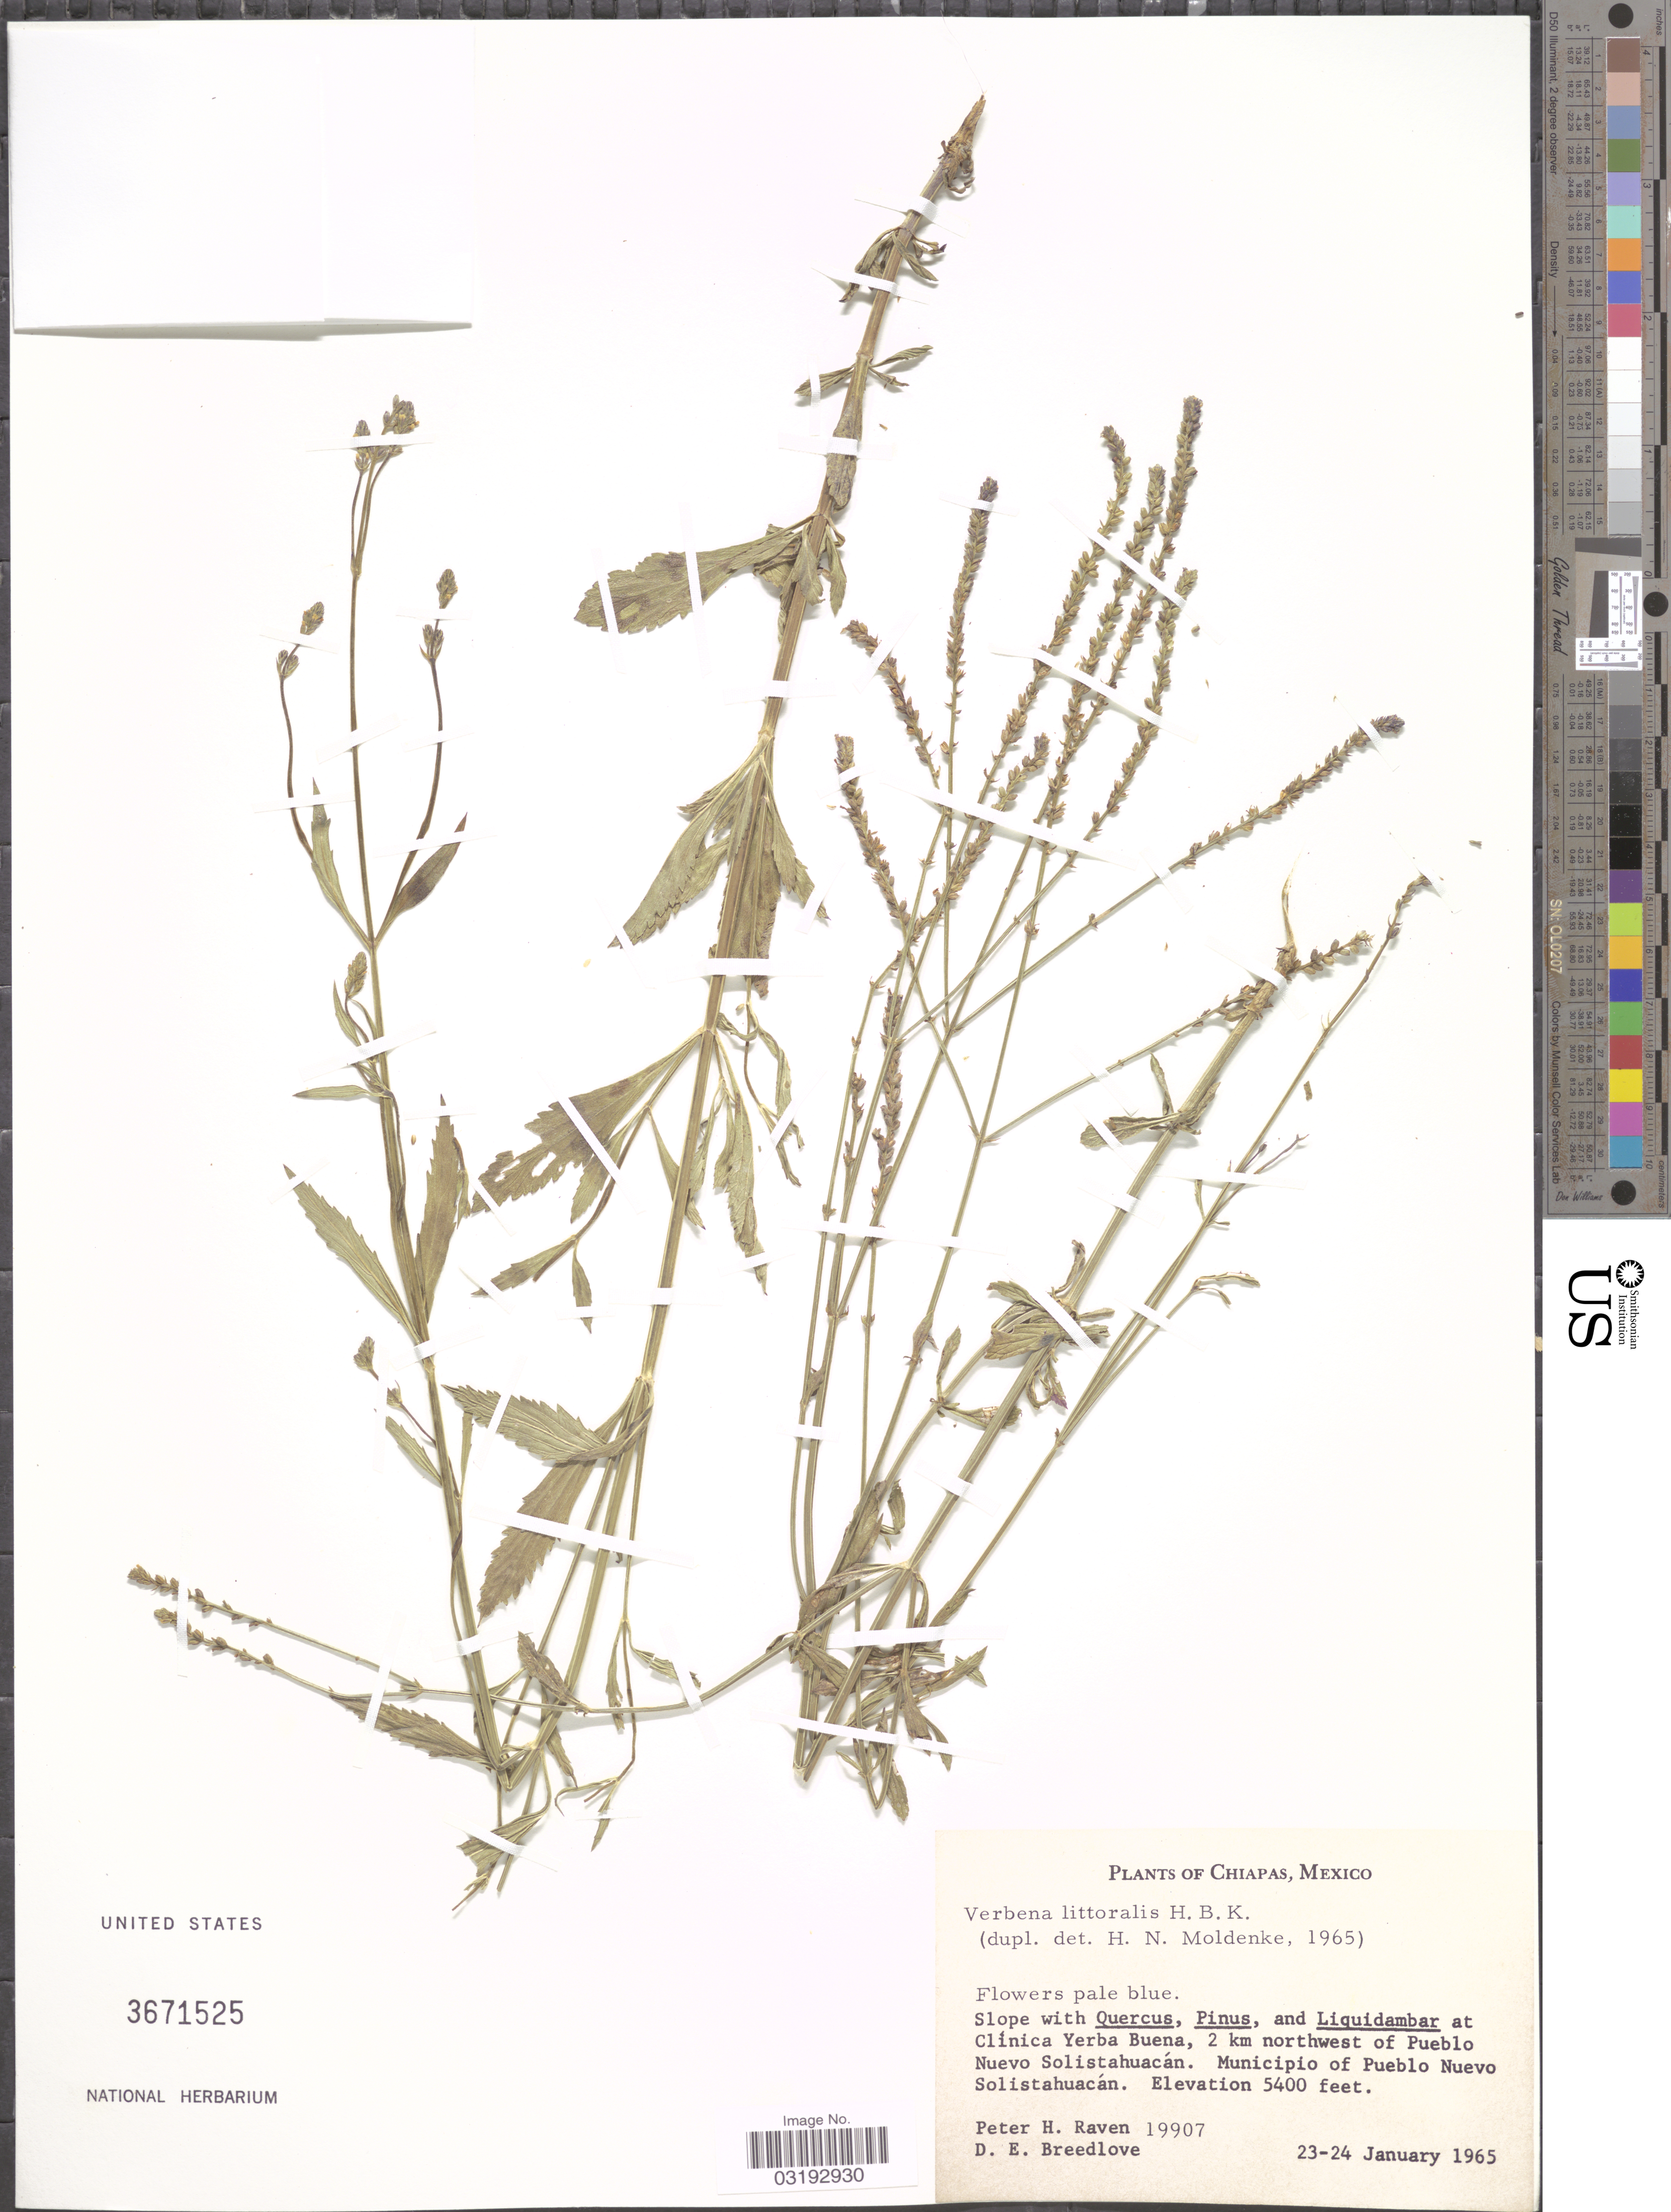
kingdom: Plantae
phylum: Tracheophyta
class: Magnoliopsida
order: Lamiales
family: Verbenaceae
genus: Verbena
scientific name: Verbena litoralis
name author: Kunth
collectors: P. Raven & D. E. Breedlove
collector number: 19907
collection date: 1965-01-23/1965-01-24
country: Mexico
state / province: Chiapas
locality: At Clinica Yerba Buena, 2 km northwest of Pueblo Nuevo Solistahuacán. Municipio of Pueblo Nuevo Solistahuacán.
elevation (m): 1646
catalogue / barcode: US 3671525